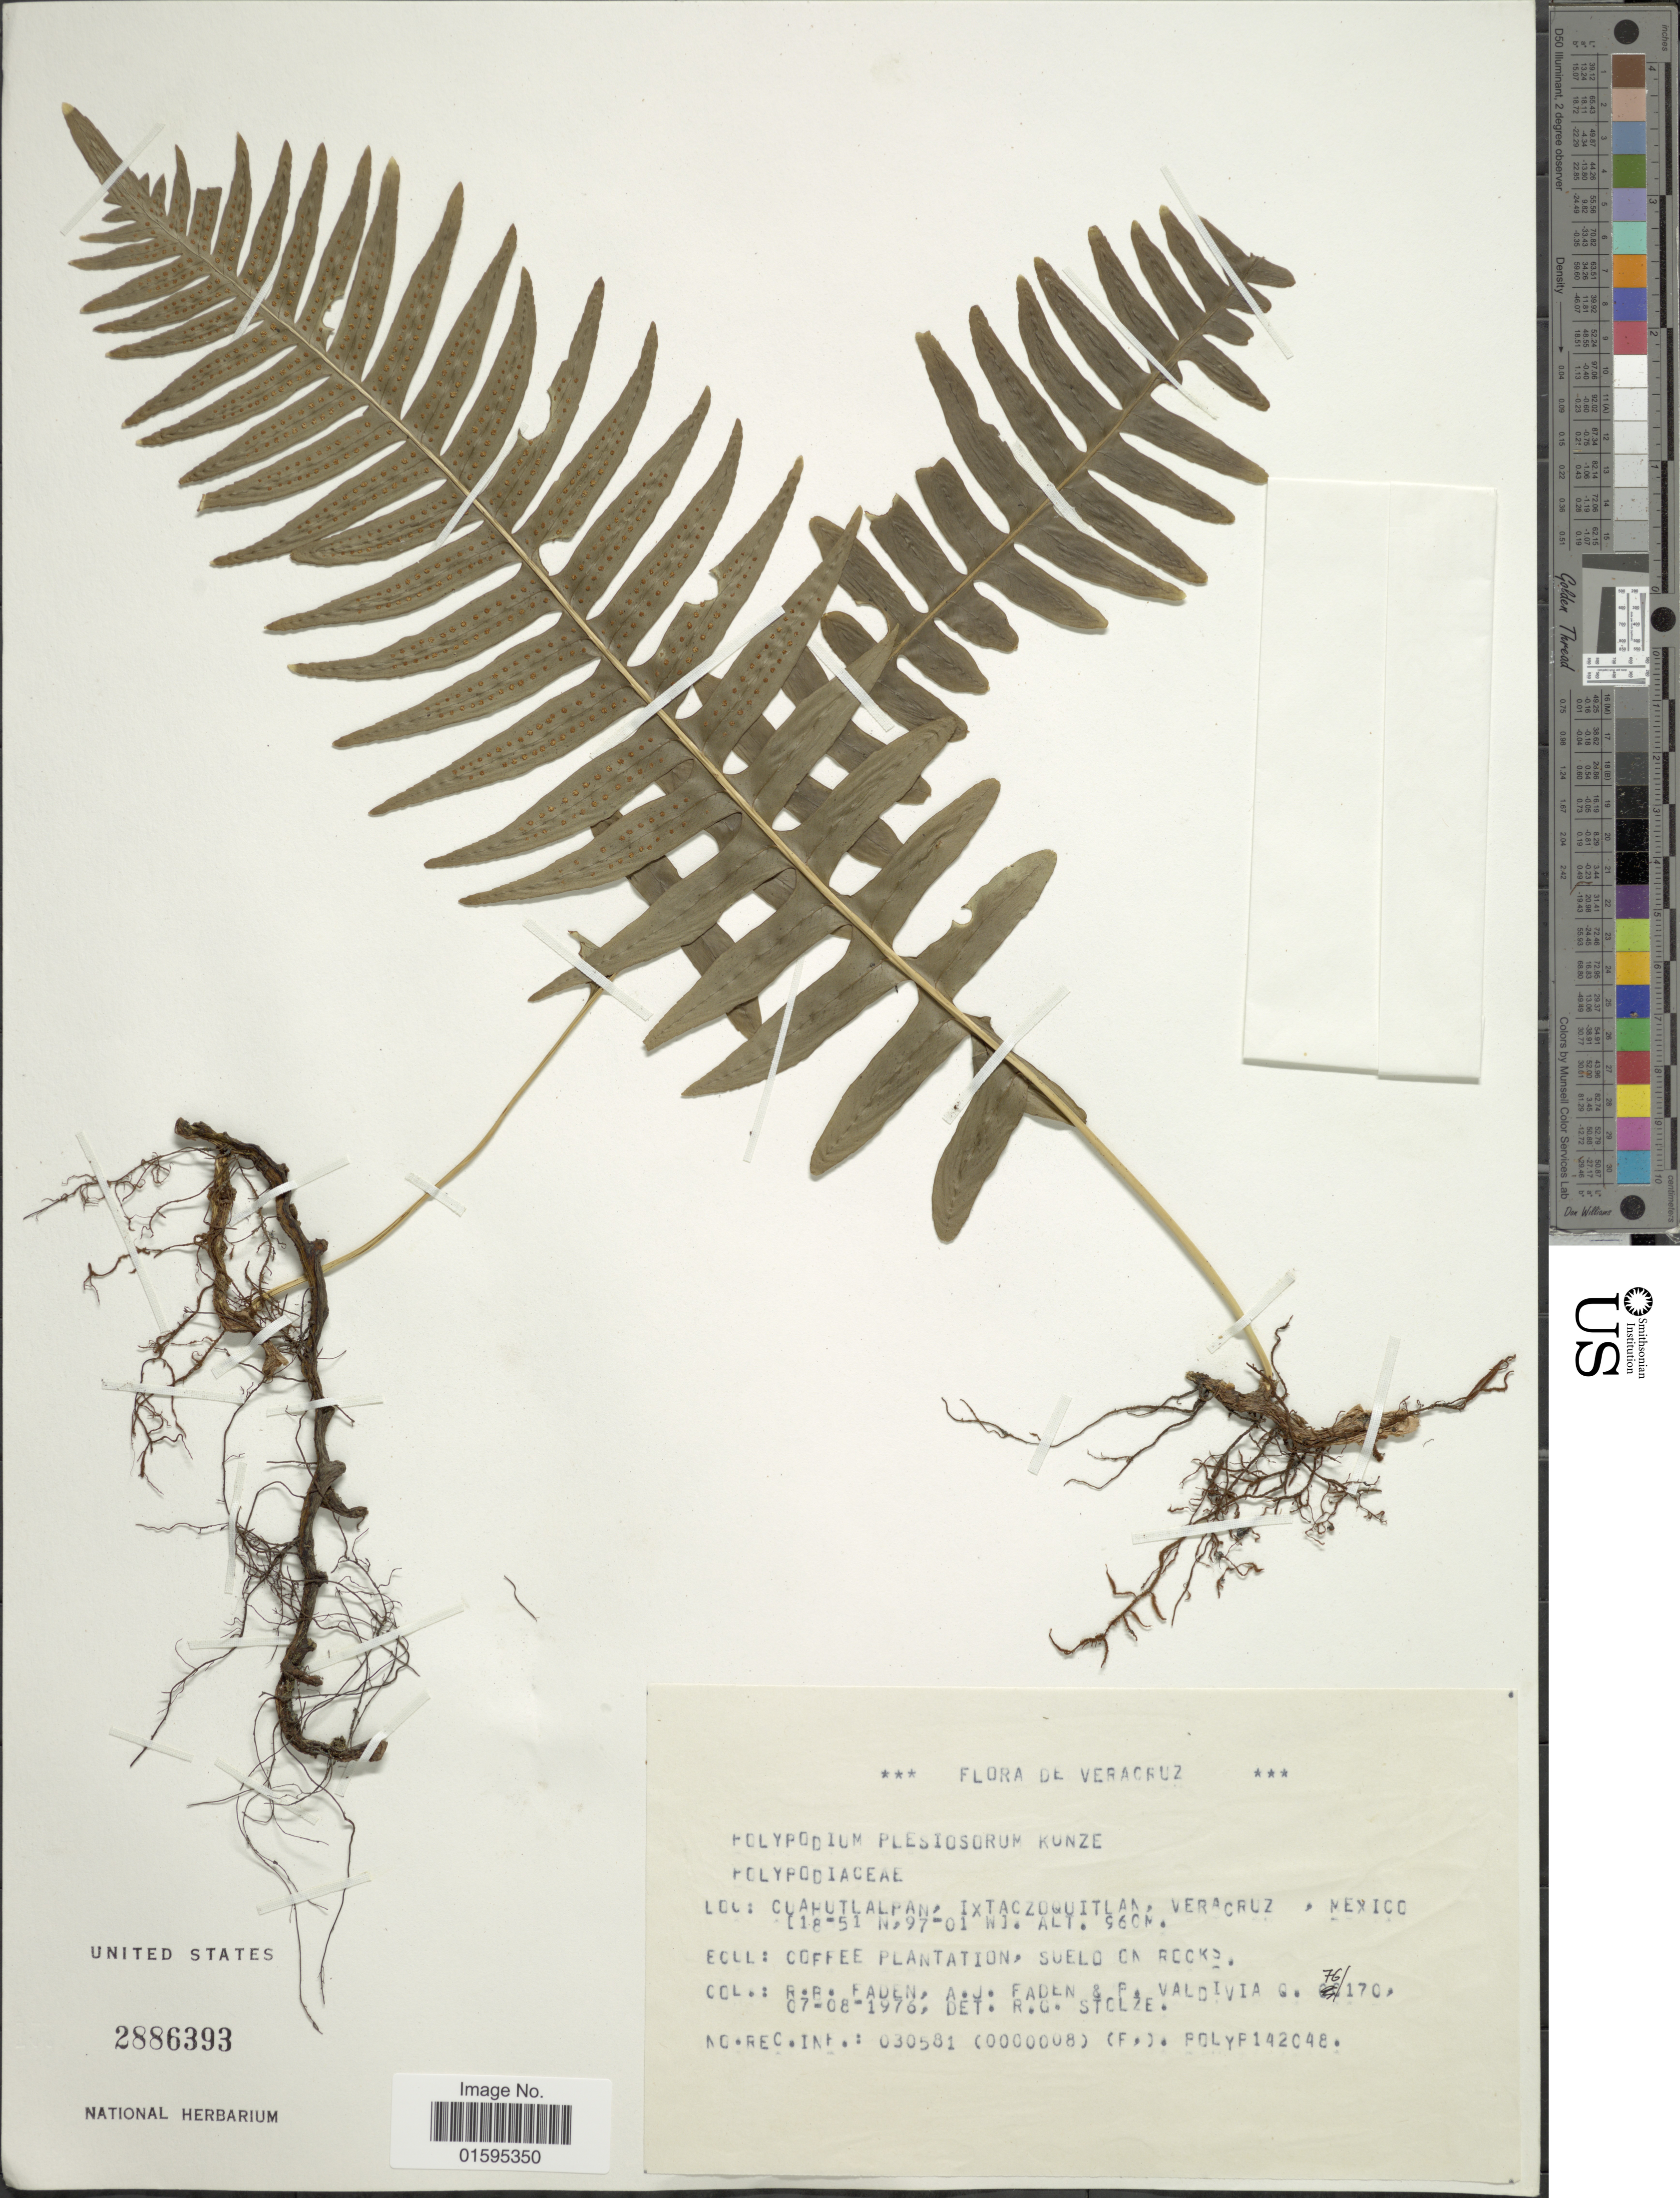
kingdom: Plantae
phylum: Tracheophyta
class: Polypodiopsida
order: Polypodiales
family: Polypodiaceae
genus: Polypodium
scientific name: Polypodium plesiosorum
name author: Kunze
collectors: R. B. Faden, A. J. Faden & P. E. Valdivia Q.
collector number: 76/170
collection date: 1976-08-07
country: Mexico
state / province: Veracruz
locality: Veracruz, Cuahutlapan, Ixtaczoquitlan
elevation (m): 960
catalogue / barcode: US 2886393